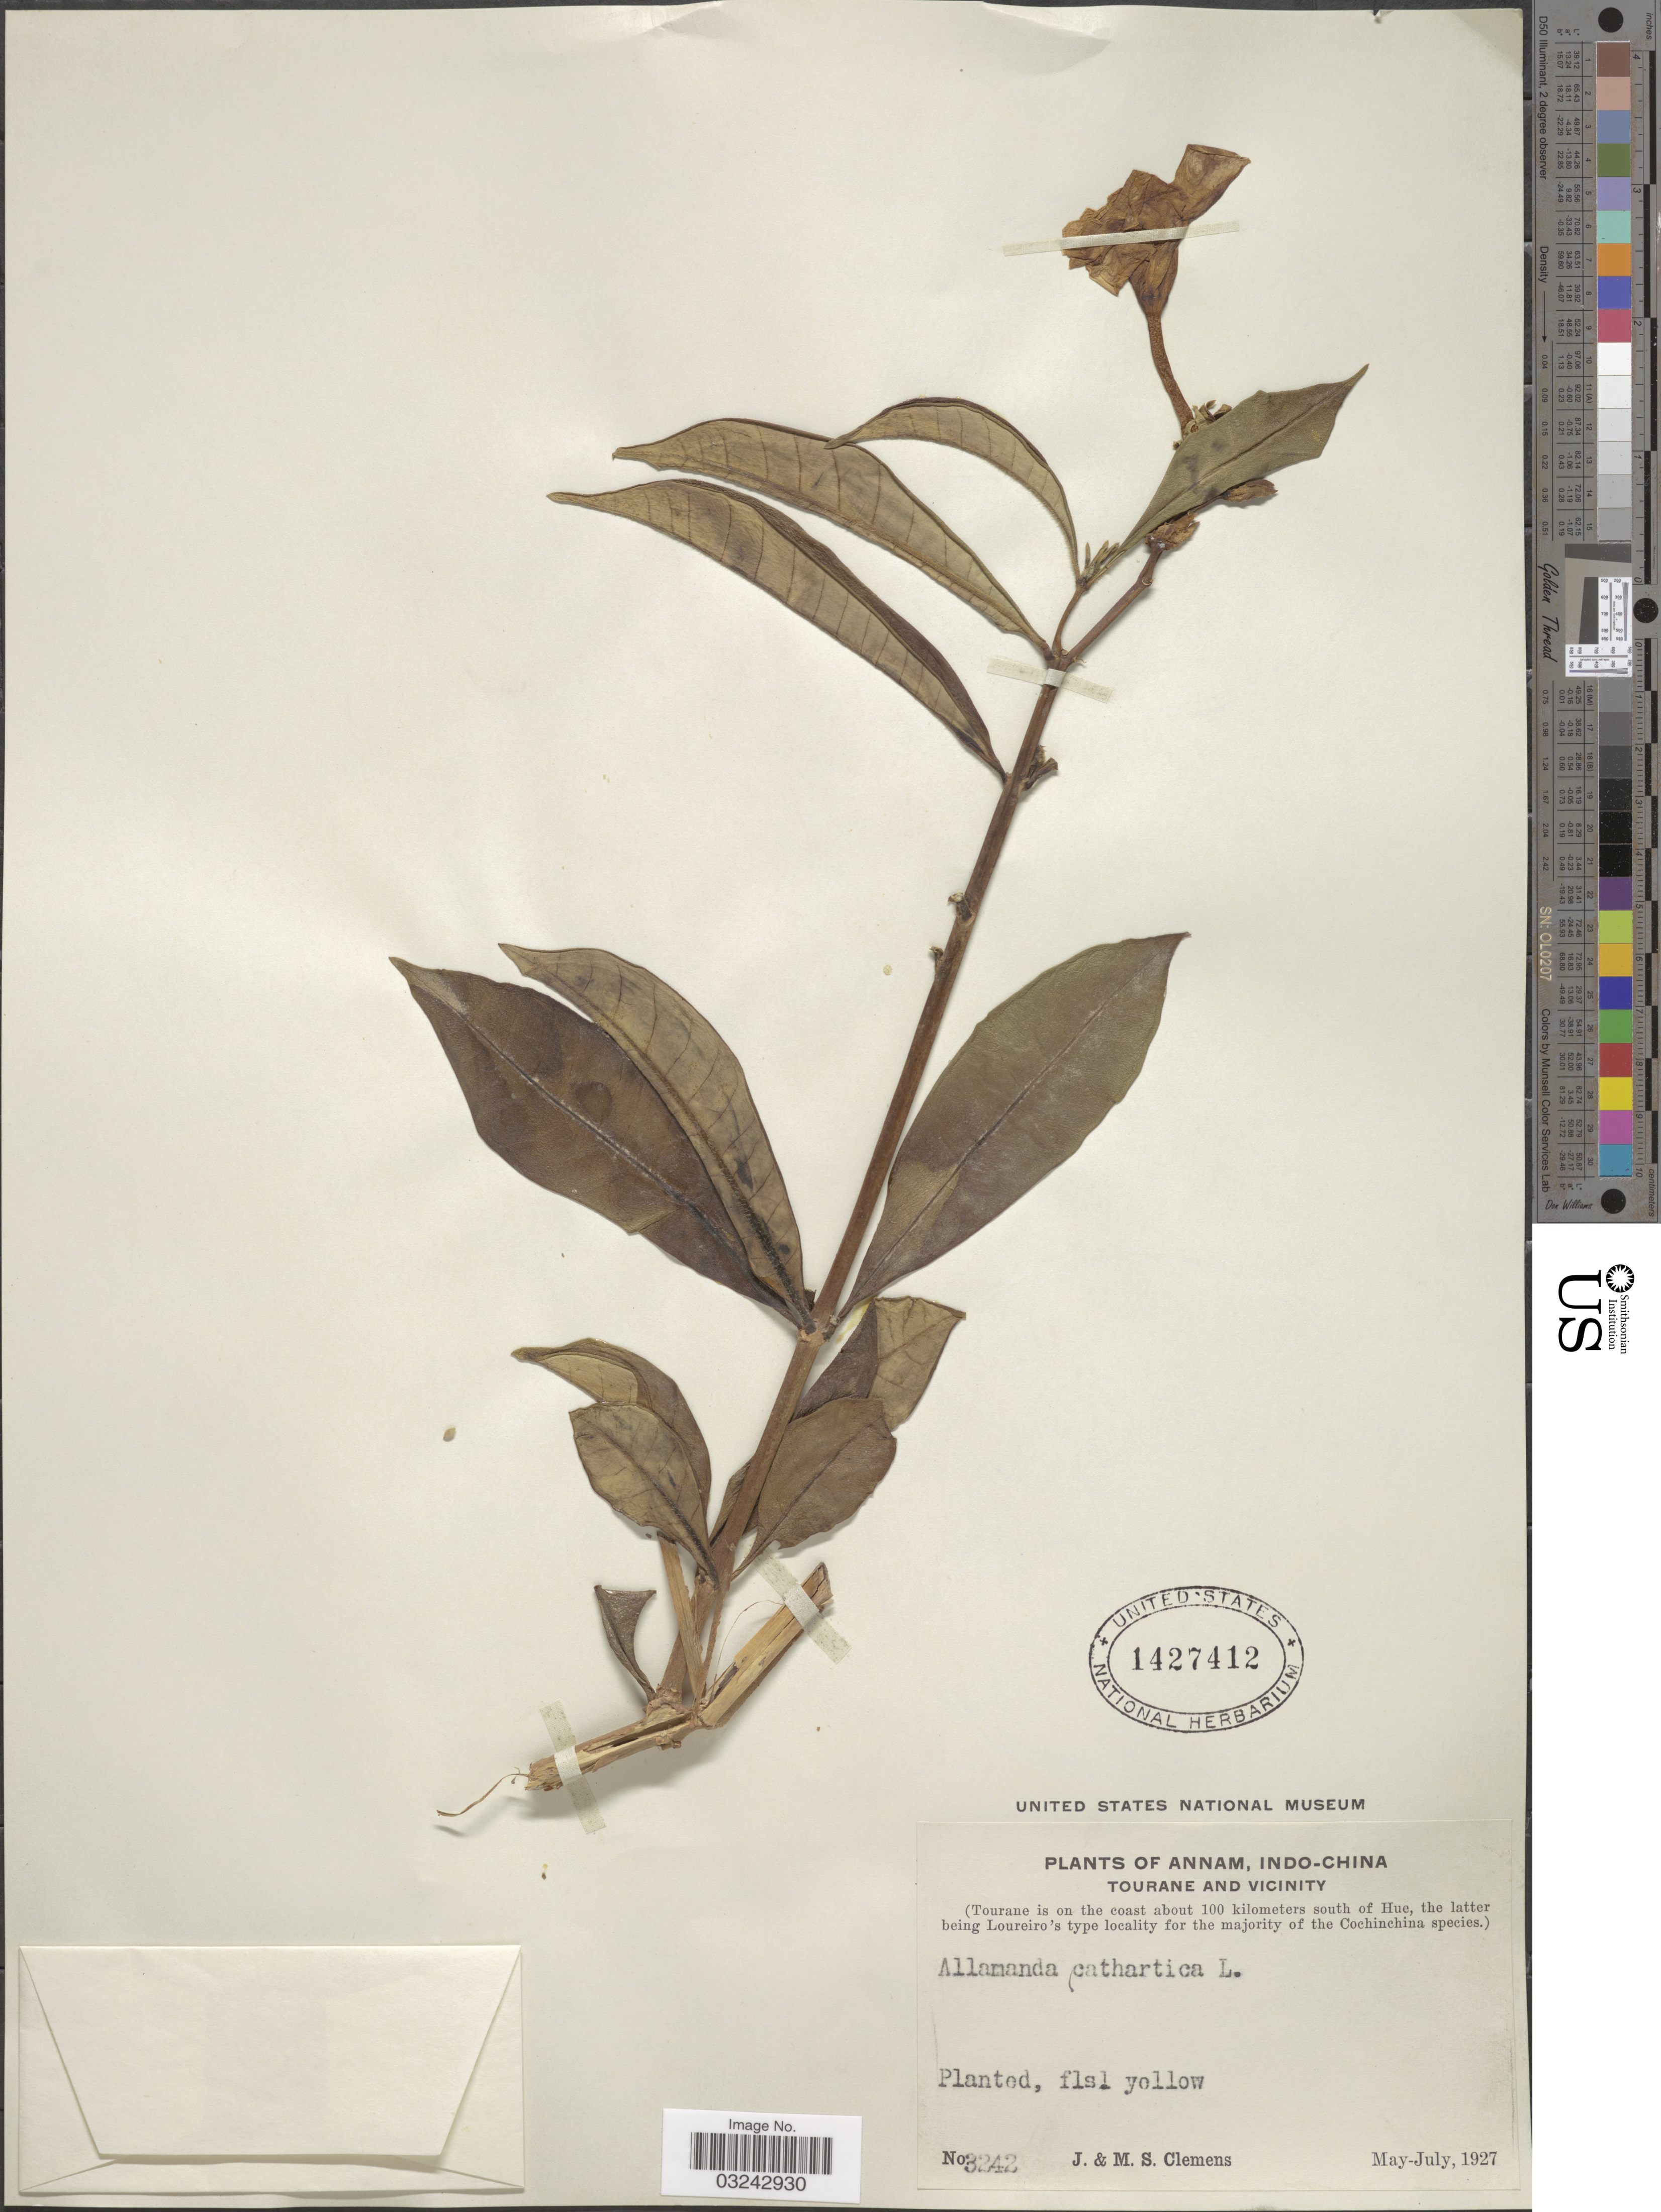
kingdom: Plantae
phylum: Tracheophyta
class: Magnoliopsida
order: Gentianales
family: Apocynaceae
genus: Allamanda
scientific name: Allamanda cathartica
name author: L.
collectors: J. Clemens & M. S. Clemens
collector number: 3242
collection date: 1927-05/1927-07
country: Vietnam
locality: Annam, Indo-China, Tourane and Vicinity (Tourane is on the coast about 100 kilometers south of Hue).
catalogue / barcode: US 1427412